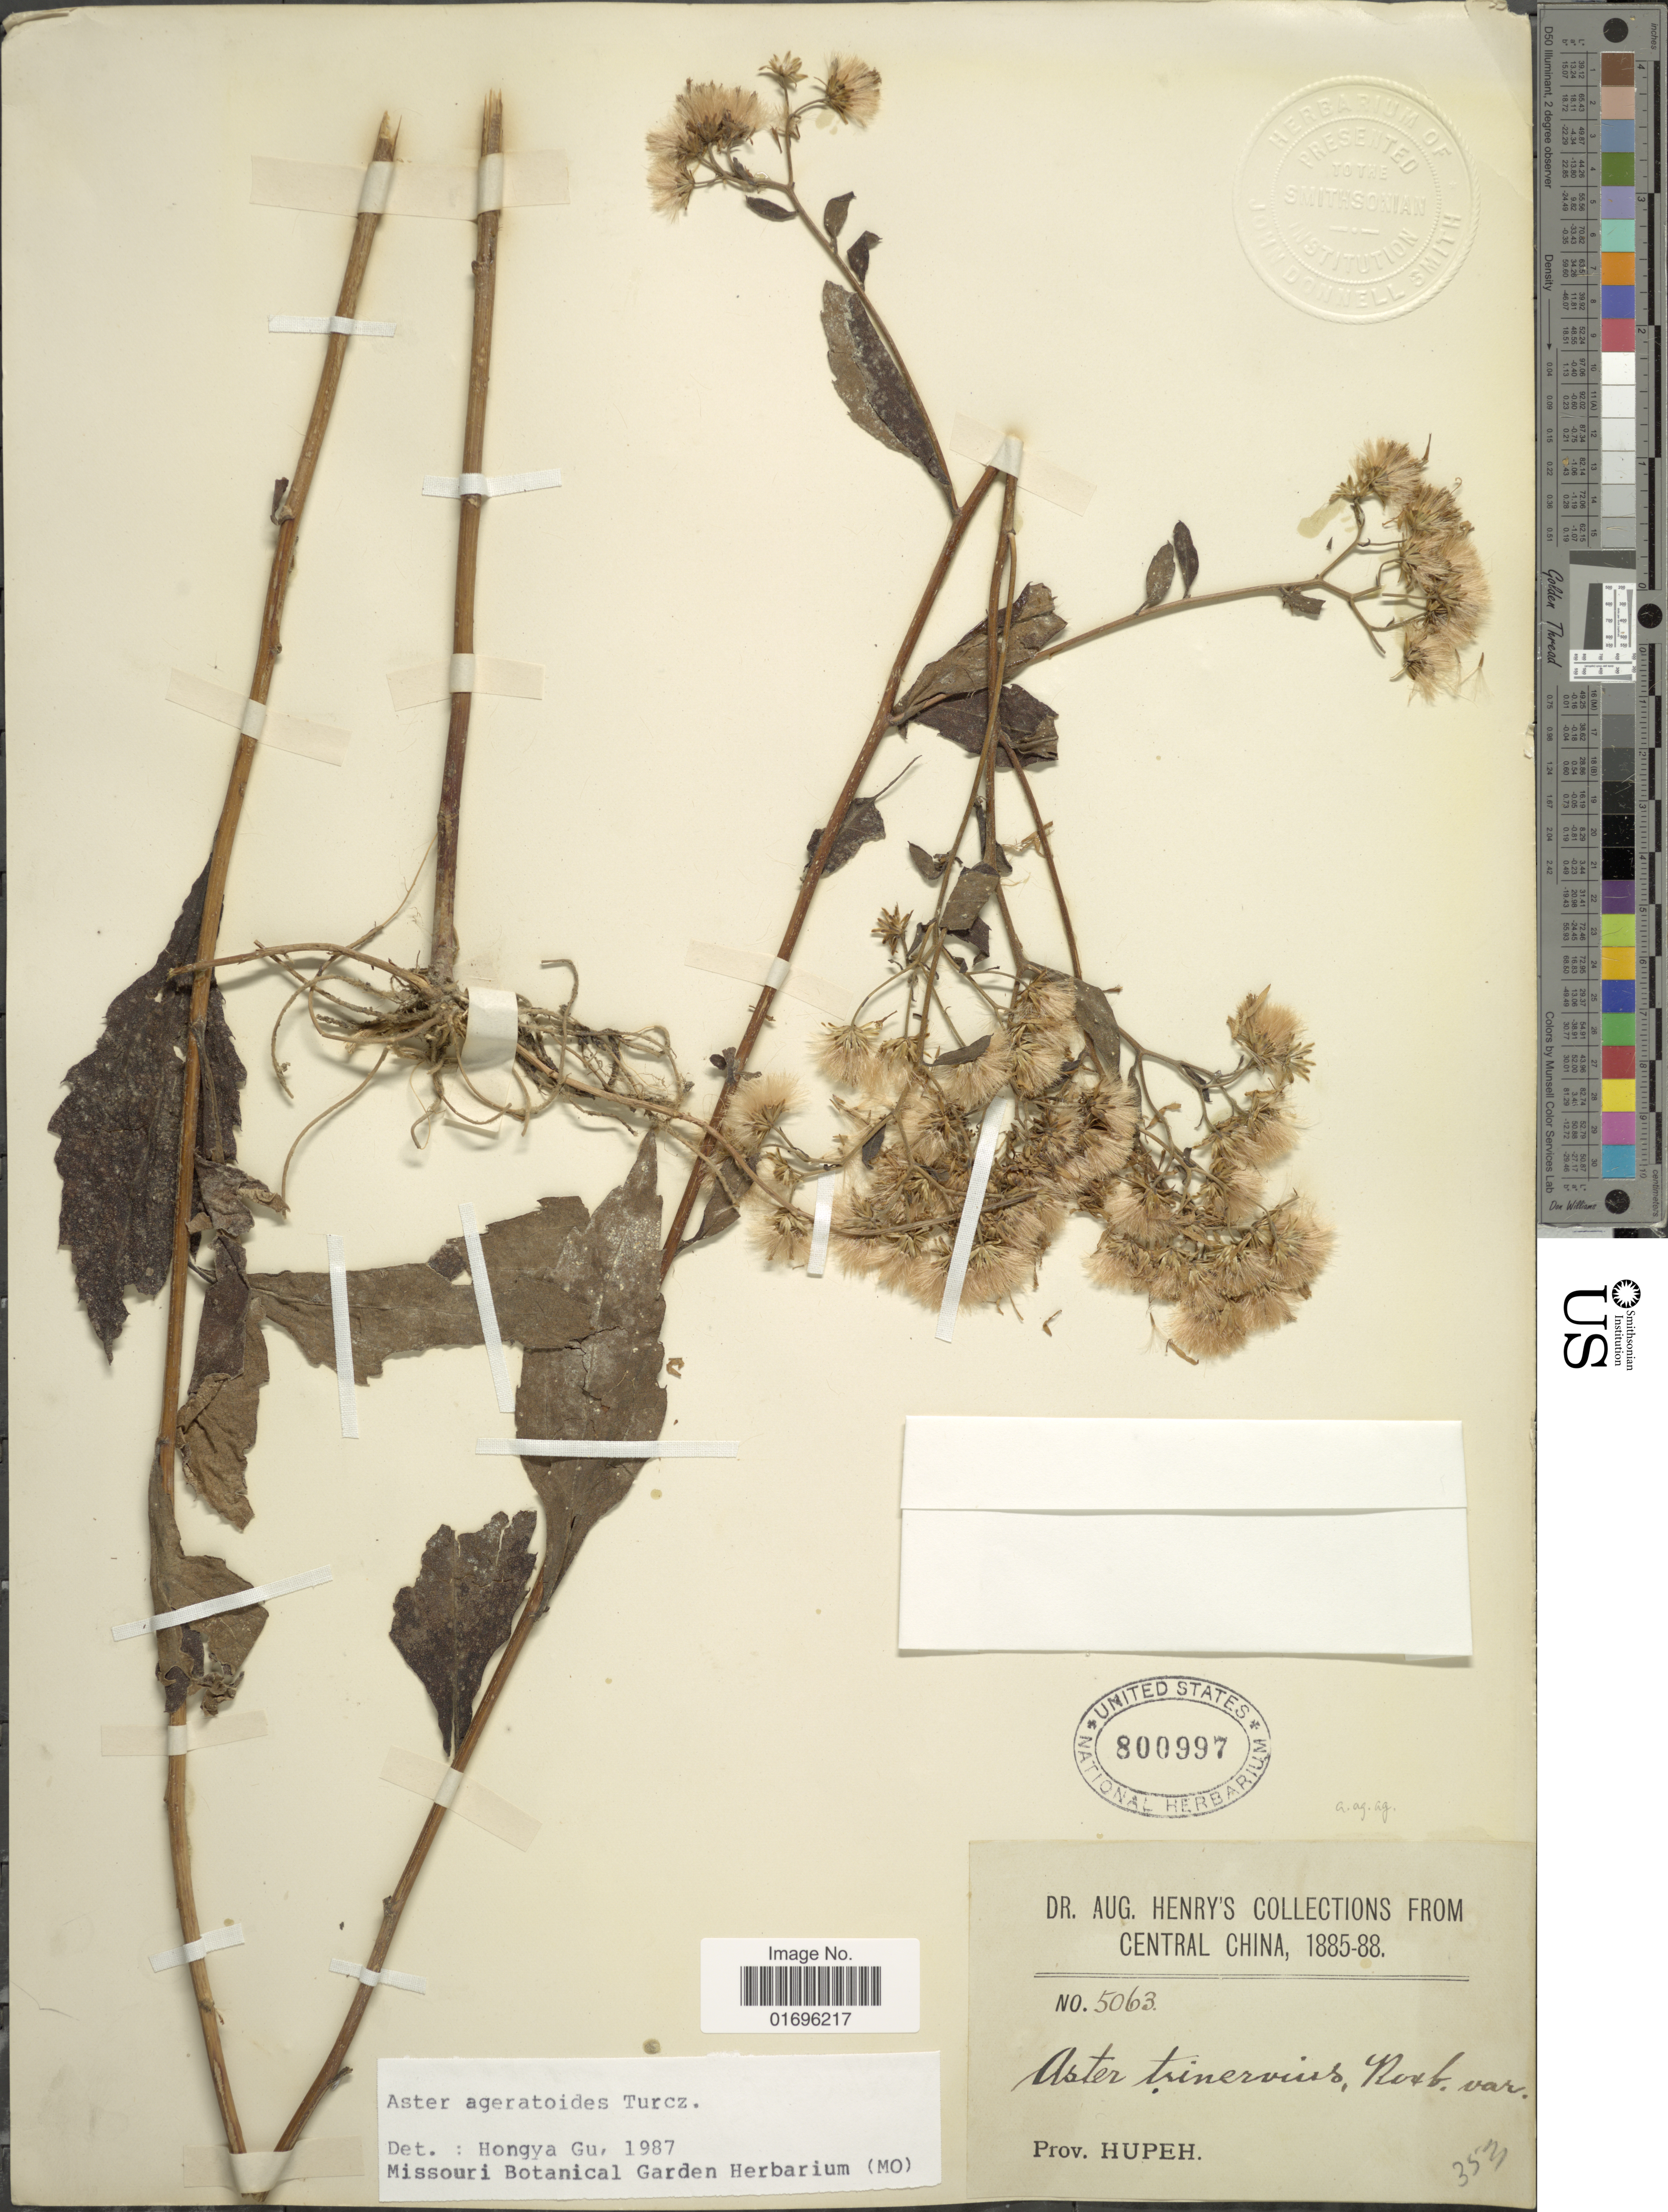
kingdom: Plantae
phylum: Tracheophyta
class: Magnoliopsida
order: Asterales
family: Asteraceae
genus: Aster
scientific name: Aster ageratoides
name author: Turcz.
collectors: A. Henry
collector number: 5063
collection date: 1885/1888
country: China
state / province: Hubei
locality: Central China. Prov. Hupeh.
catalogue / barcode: US 800997